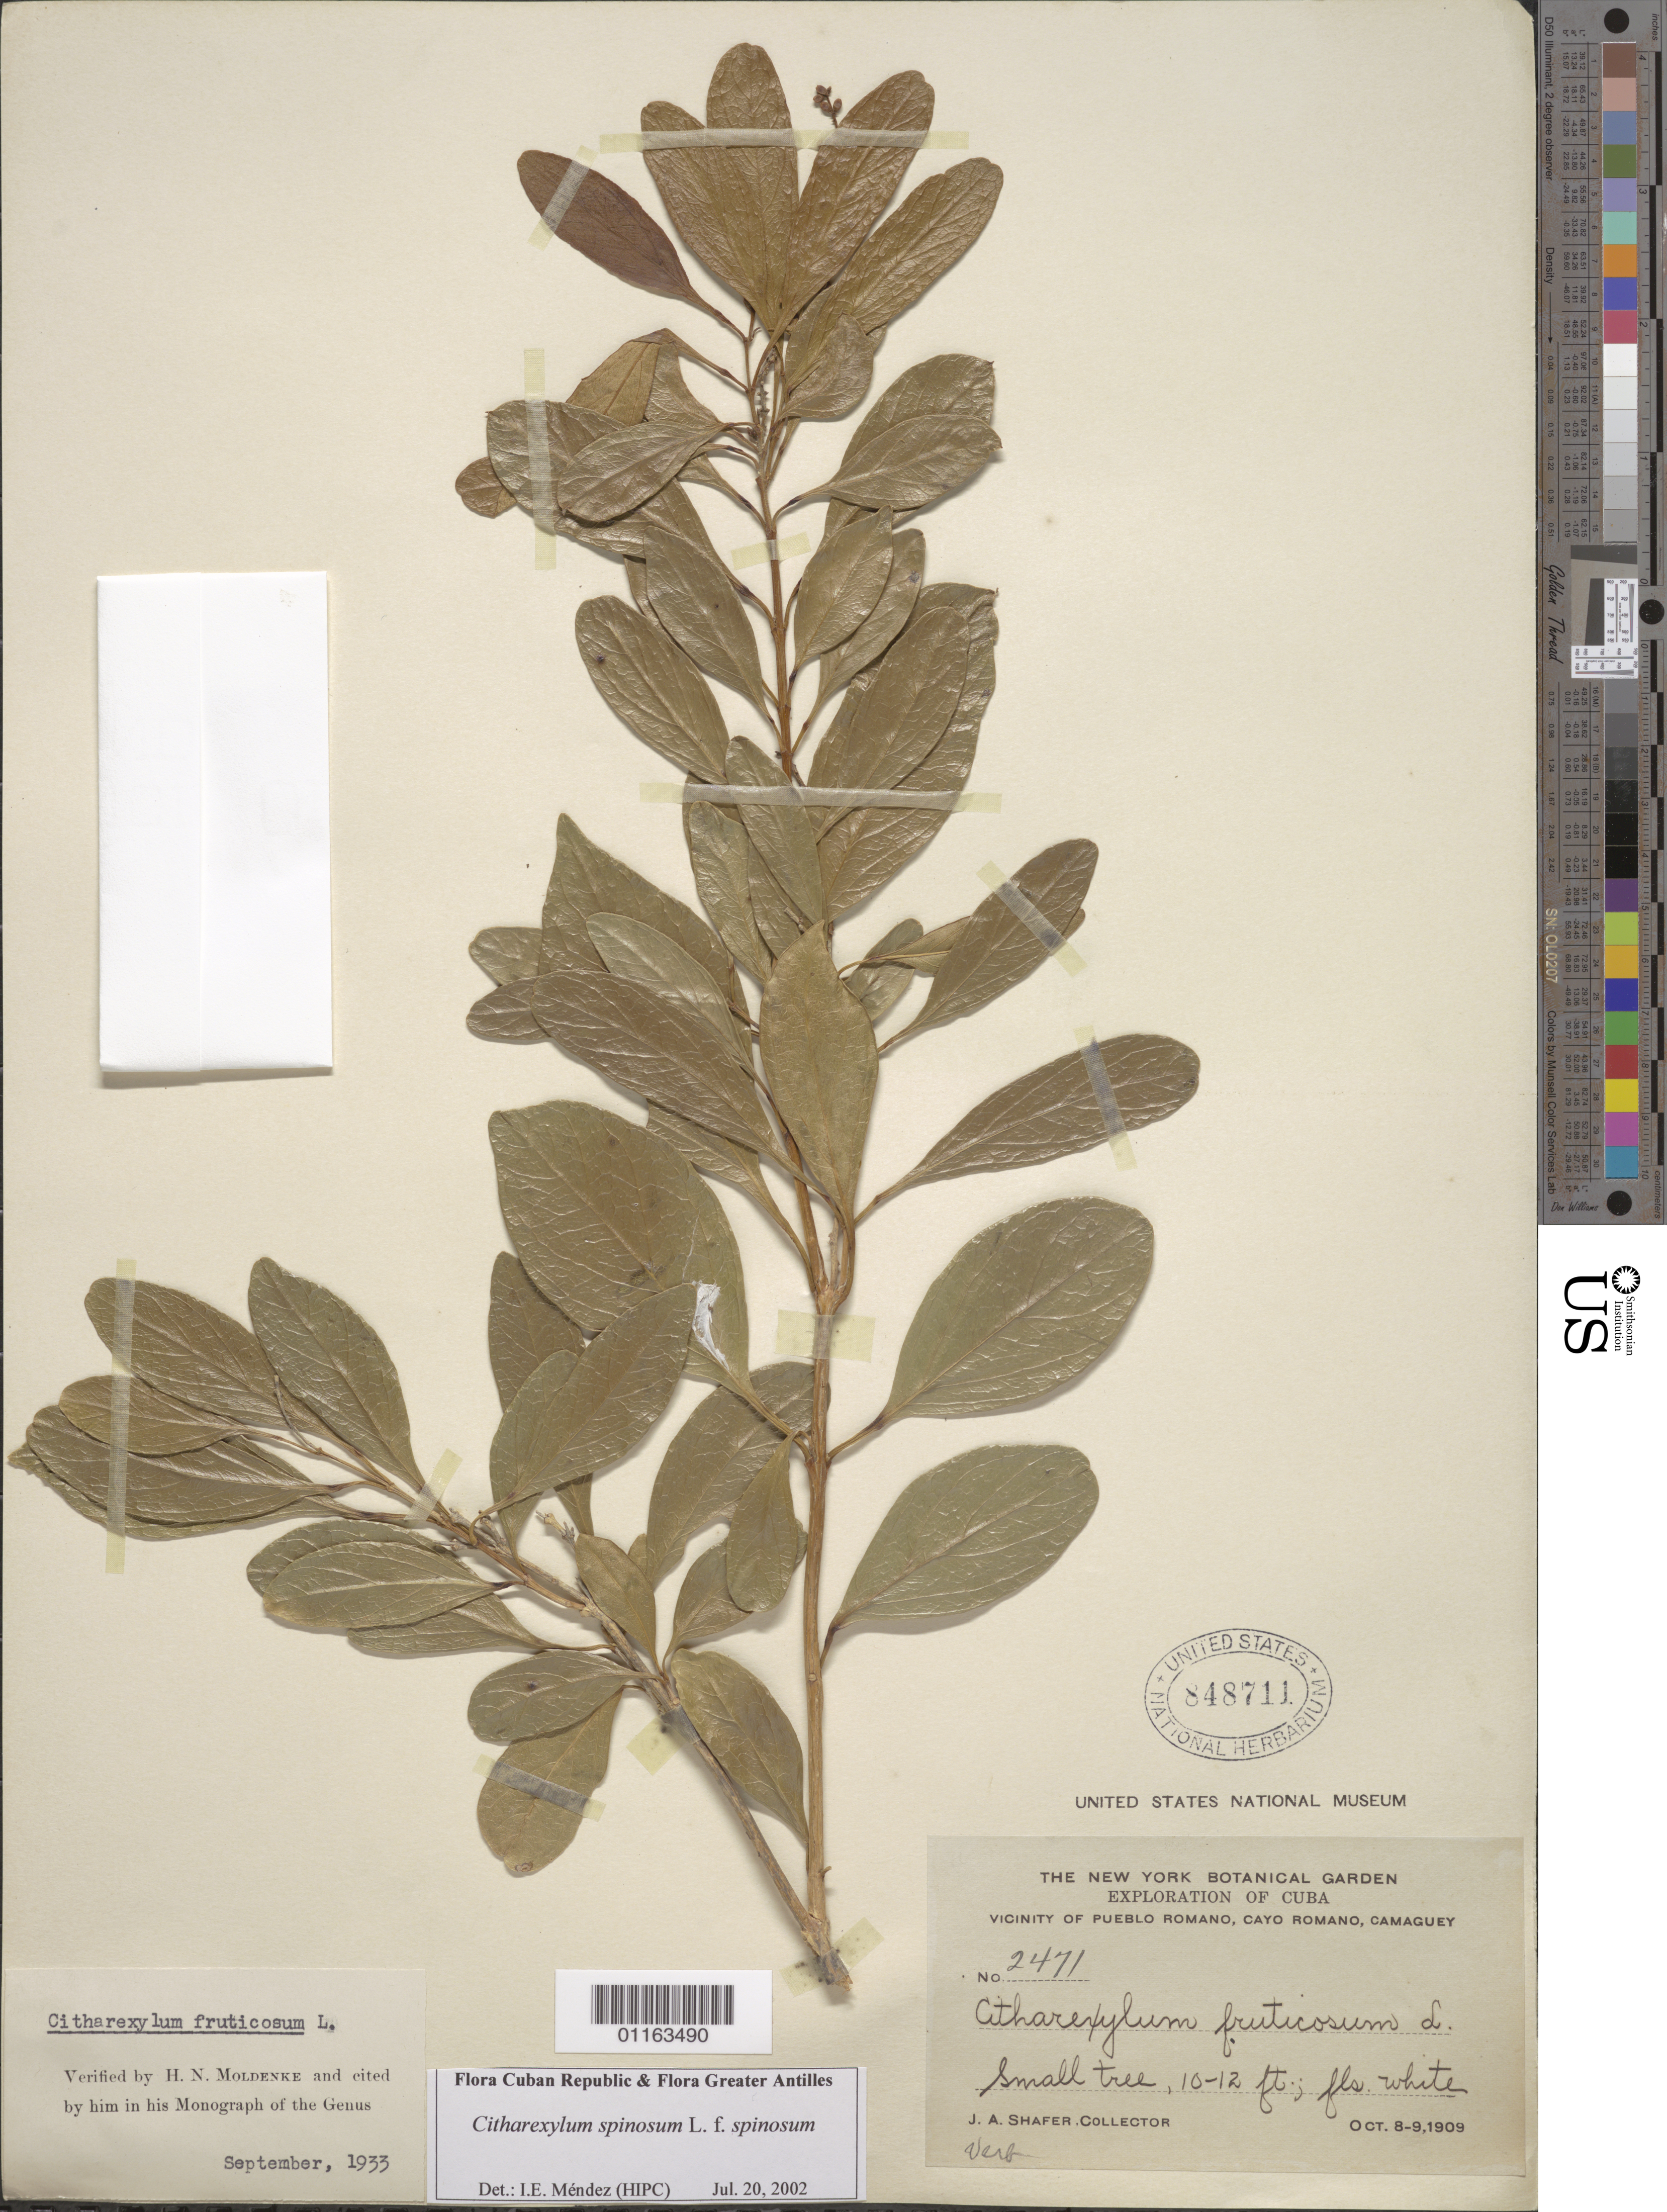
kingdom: Plantae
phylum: Tracheophyta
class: Magnoliopsida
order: Lamiales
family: Verbenaceae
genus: Citharexylum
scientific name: Citharexylum spinosum f. spinosum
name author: L.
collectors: J. A. Shafer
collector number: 2471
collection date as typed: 08 Oct 1909 to 09 Oct 1909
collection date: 1909-10-08/1909-10-09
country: Cuba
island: Cuba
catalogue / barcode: US 848711